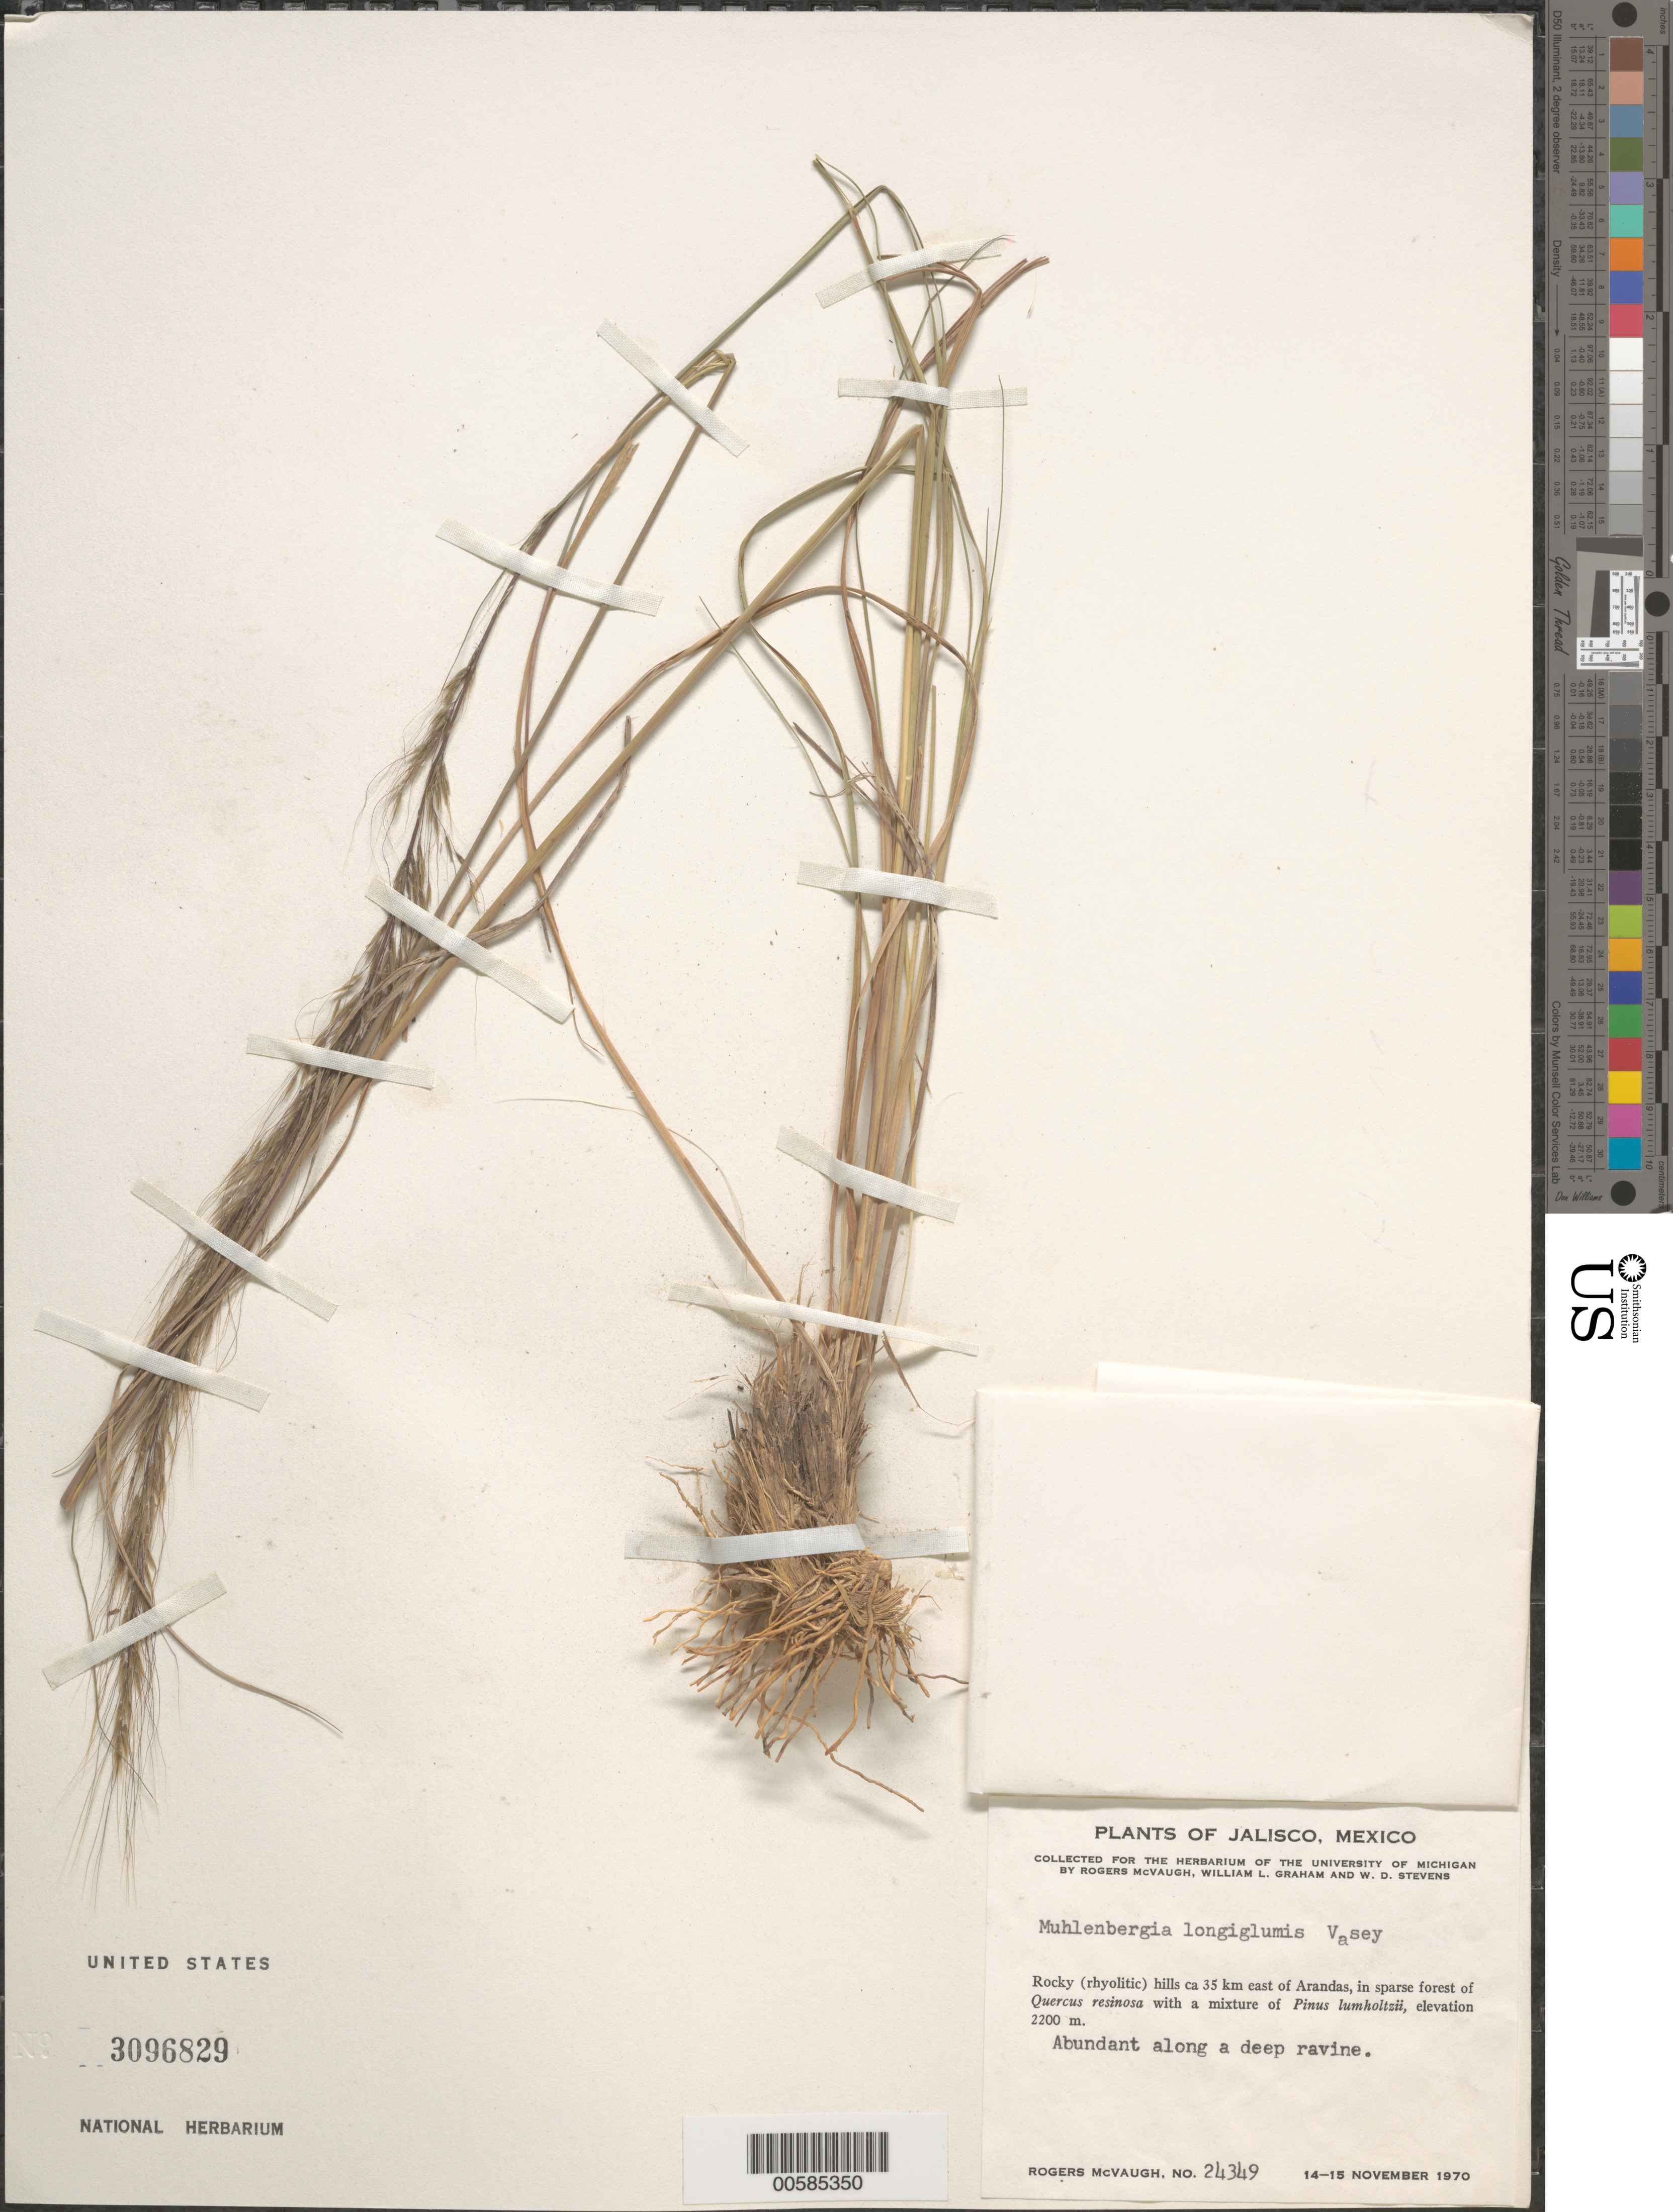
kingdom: Plantae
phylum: Tracheophyta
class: Liliopsida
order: Poales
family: Poaceae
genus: Muhlenbergia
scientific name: Muhlenbergia longiglumis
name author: Vasey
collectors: R. McVaugh, W. Graham & W. D. Stevens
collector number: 24349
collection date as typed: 14 Nov 1970 to 15 Nov 1970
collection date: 1970-11-14/1970-11-15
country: Mexico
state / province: Jalisco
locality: Ca 35 km E of Arandas.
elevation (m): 2200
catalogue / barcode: US 3096829